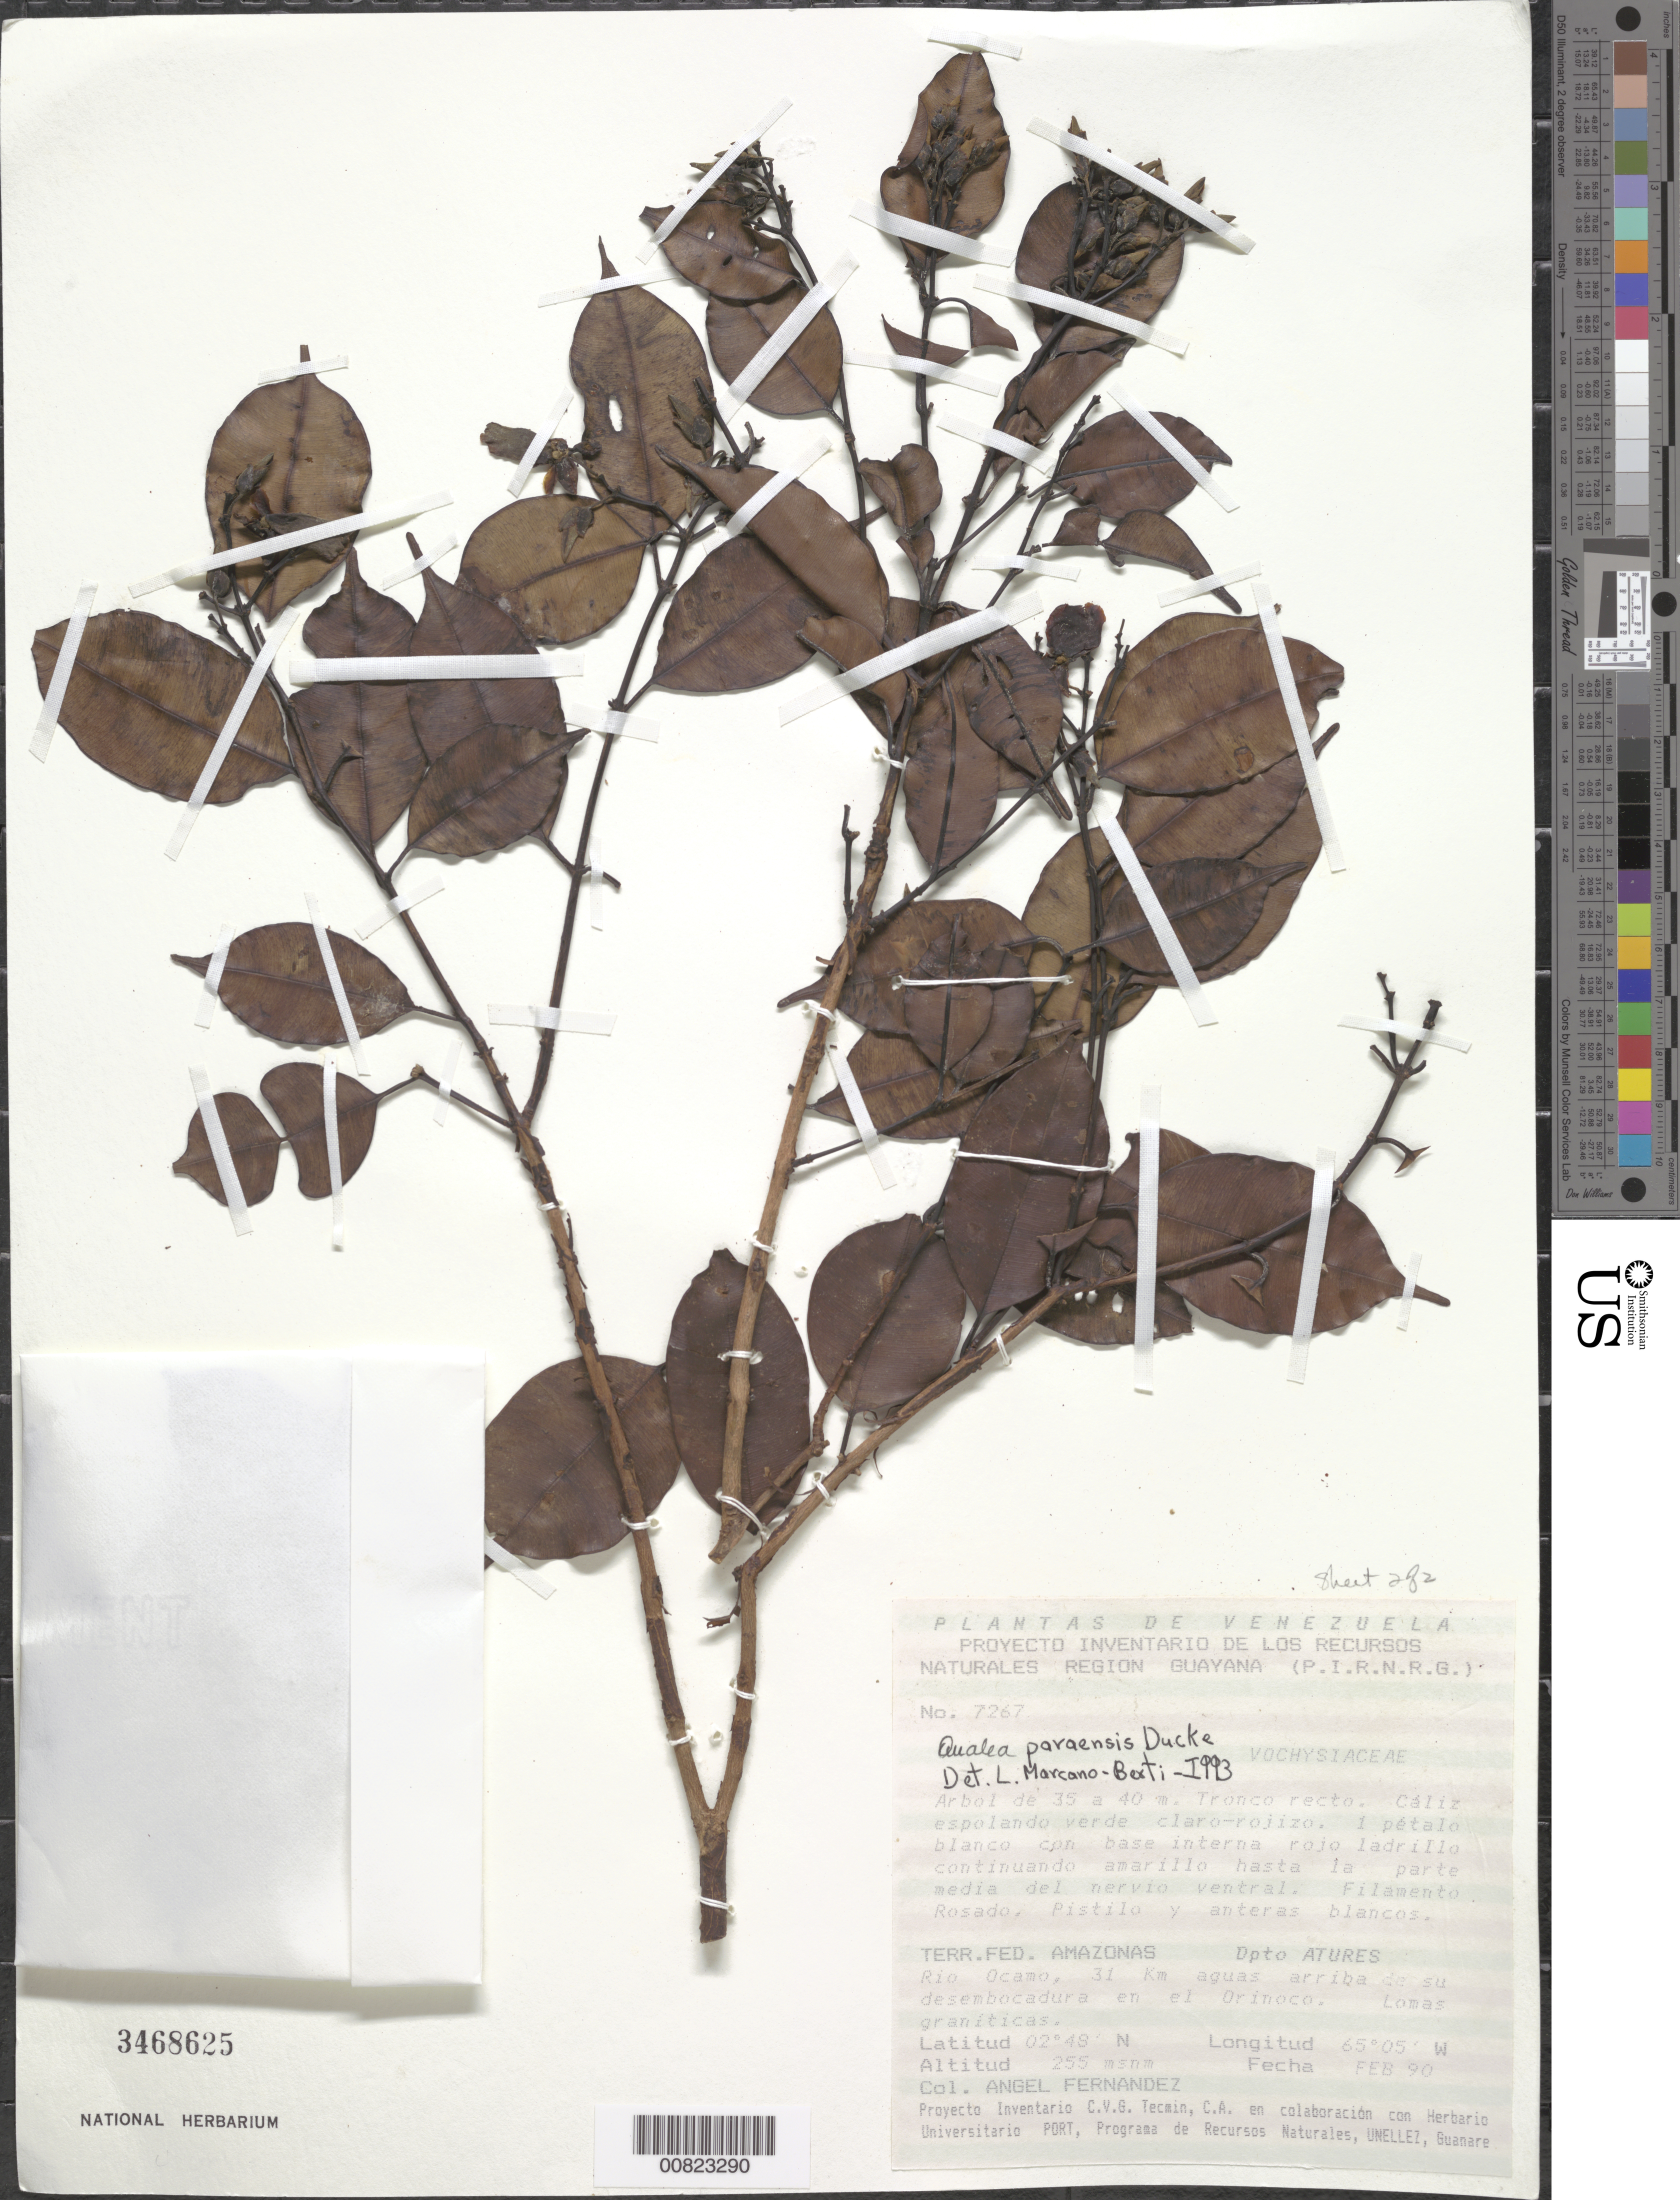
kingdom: Plantae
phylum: Tracheophyta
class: Magnoliopsida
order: Myrtales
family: Vochysiaceae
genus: Qualea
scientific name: Qualea paraensis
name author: Ducke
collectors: Á. Fernández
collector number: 7267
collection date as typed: Transcribed d/m/y: /2/90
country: Venezuela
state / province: Amazonas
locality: Terr. Fed. Amazonas. Dpto Atures. Rio Ocamo, 31 Km aguas arriba de su desembocadura en el Orinoco.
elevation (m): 255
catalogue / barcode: US 3468625